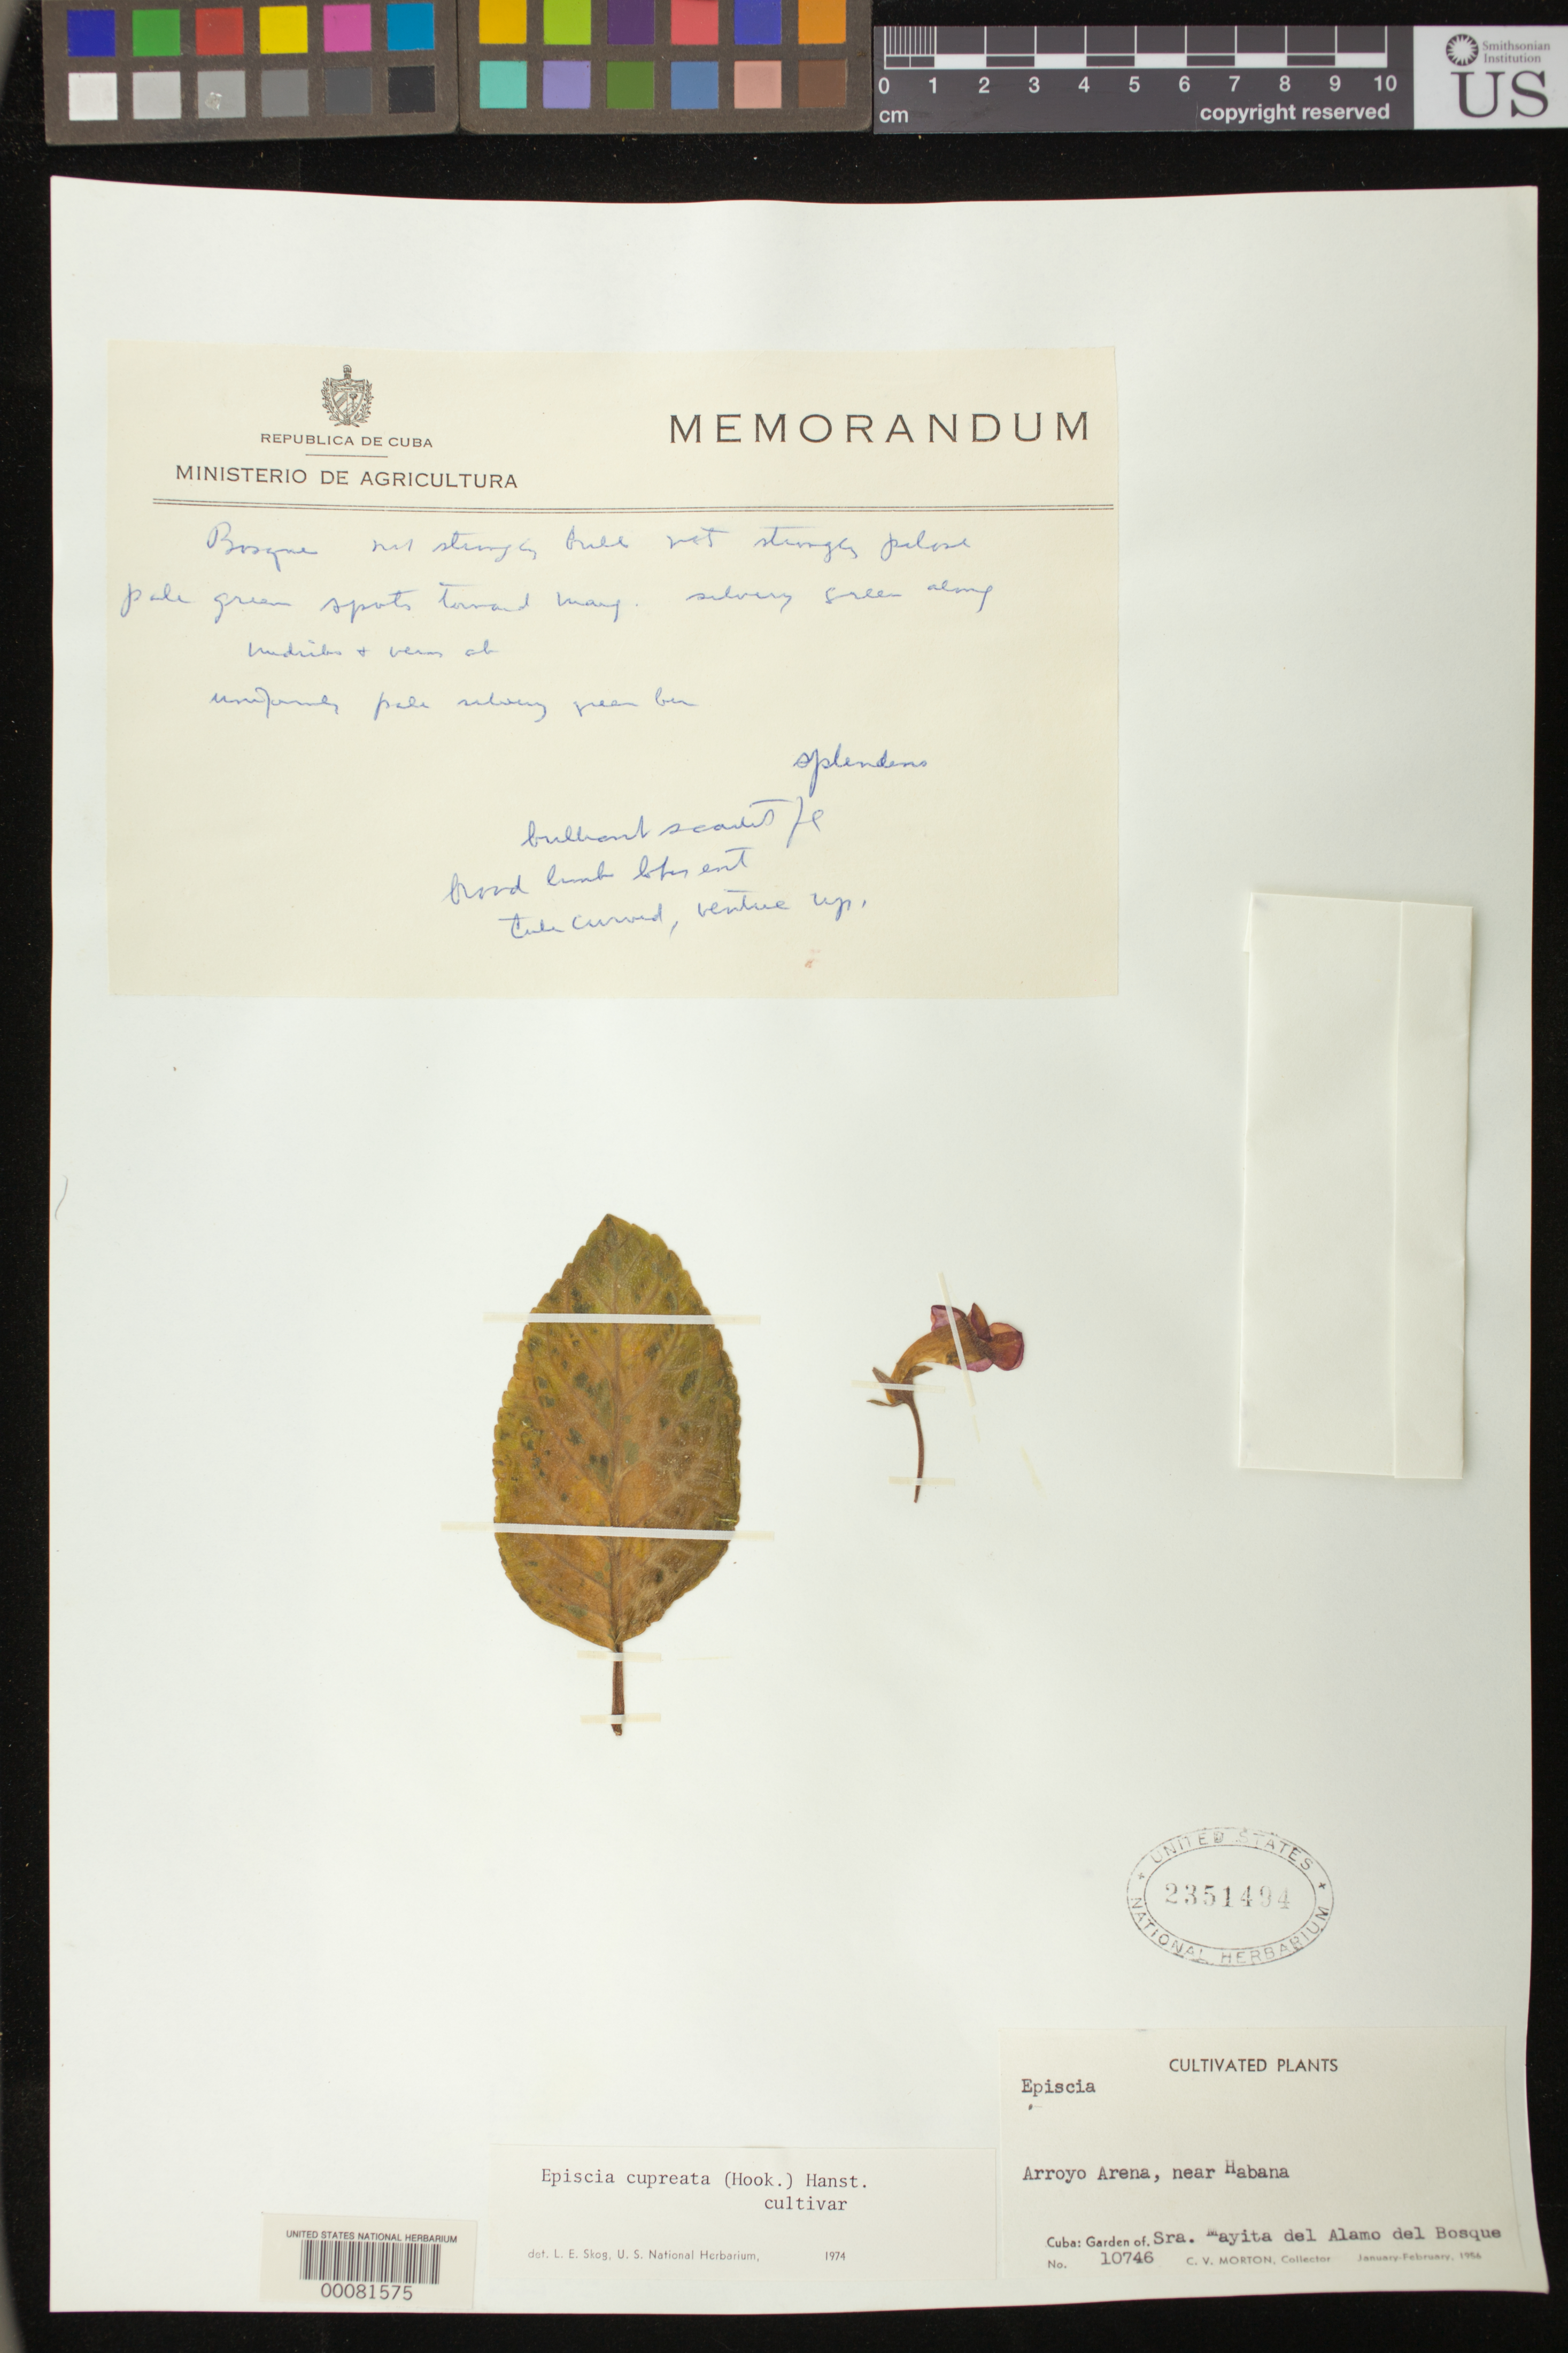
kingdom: Plantae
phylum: Tracheophyta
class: Magnoliopsida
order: Lamiales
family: Gesneriaceae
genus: Episcia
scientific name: Episcia cupreata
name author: (Hook.) Hanst.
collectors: C. V. Morton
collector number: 10746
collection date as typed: Jan-Feb 1956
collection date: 1956-01/1956-02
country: Cuba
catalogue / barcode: US 2351494